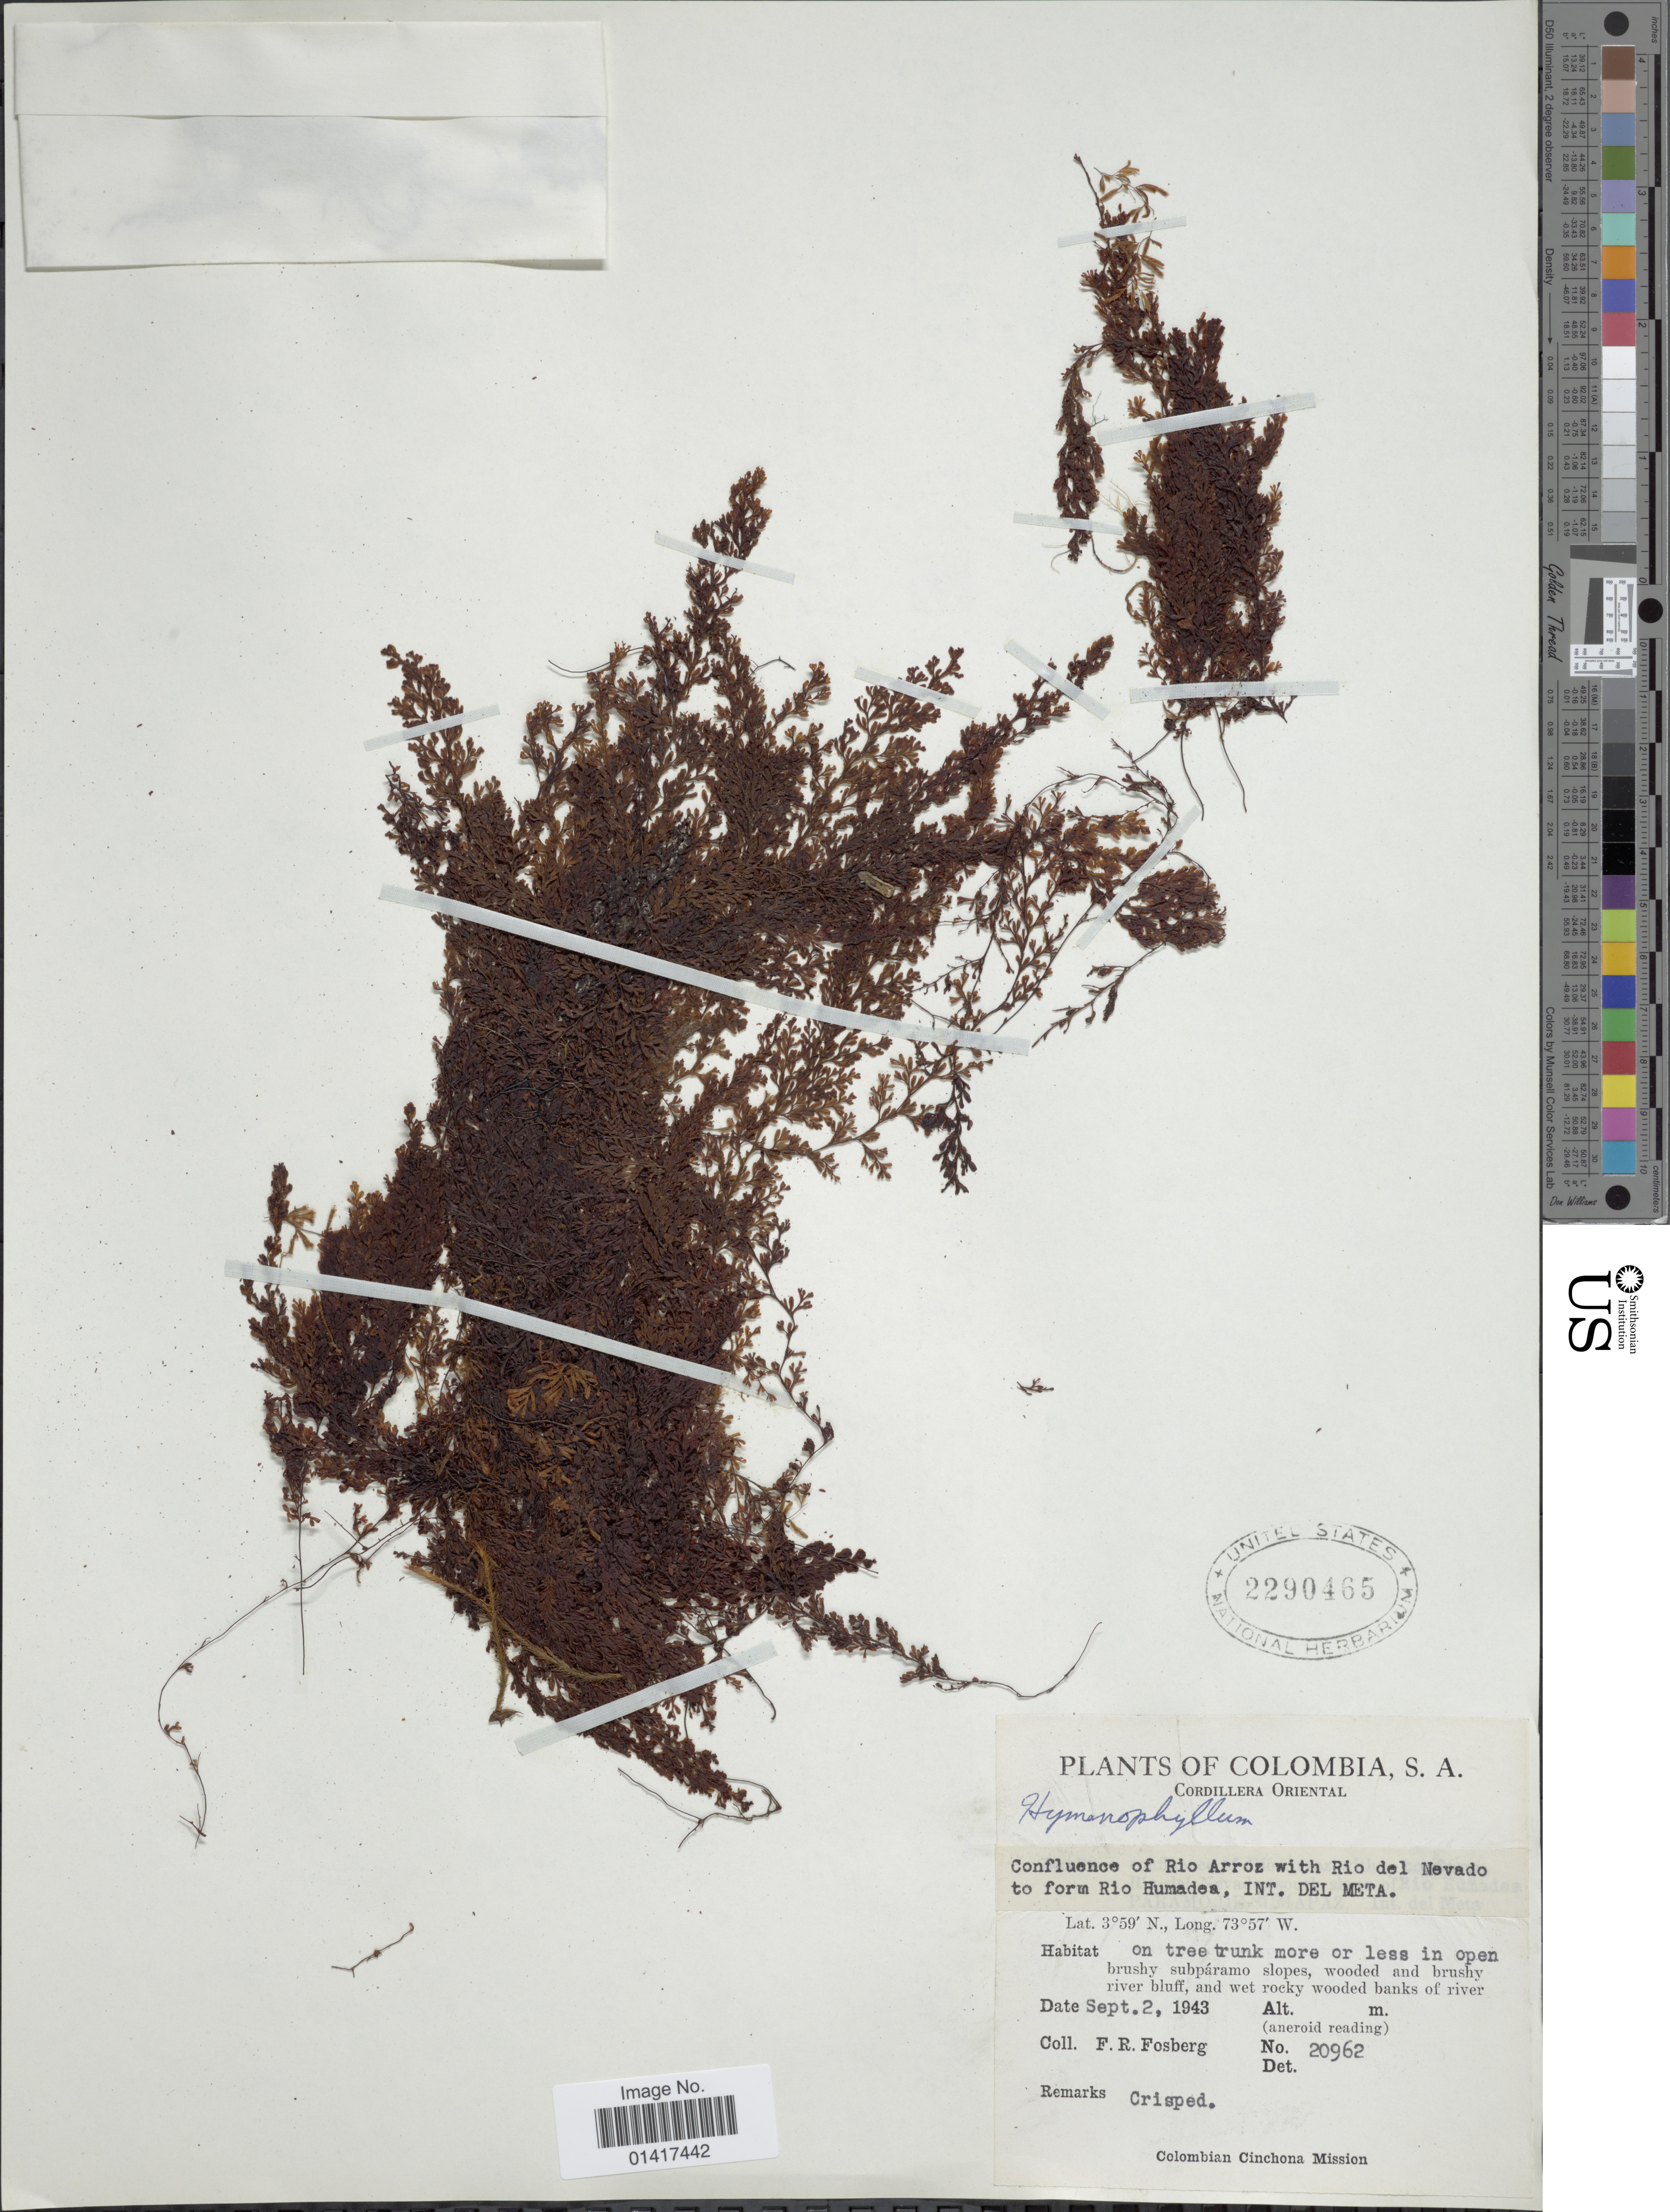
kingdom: Plantae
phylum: Tracheophyta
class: Polypodiopsida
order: Hymenophyllales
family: Hymenophyllaceae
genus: Hymenophyllum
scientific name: Hymenophyllum sp.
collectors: F. R. Fosberg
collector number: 20962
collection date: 1943-09-02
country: Colombia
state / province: Meta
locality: Cordillera Oriental, Confluence of Rio Arroz with Rio del Nevado to form Rio Humadea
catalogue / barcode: US 2290465